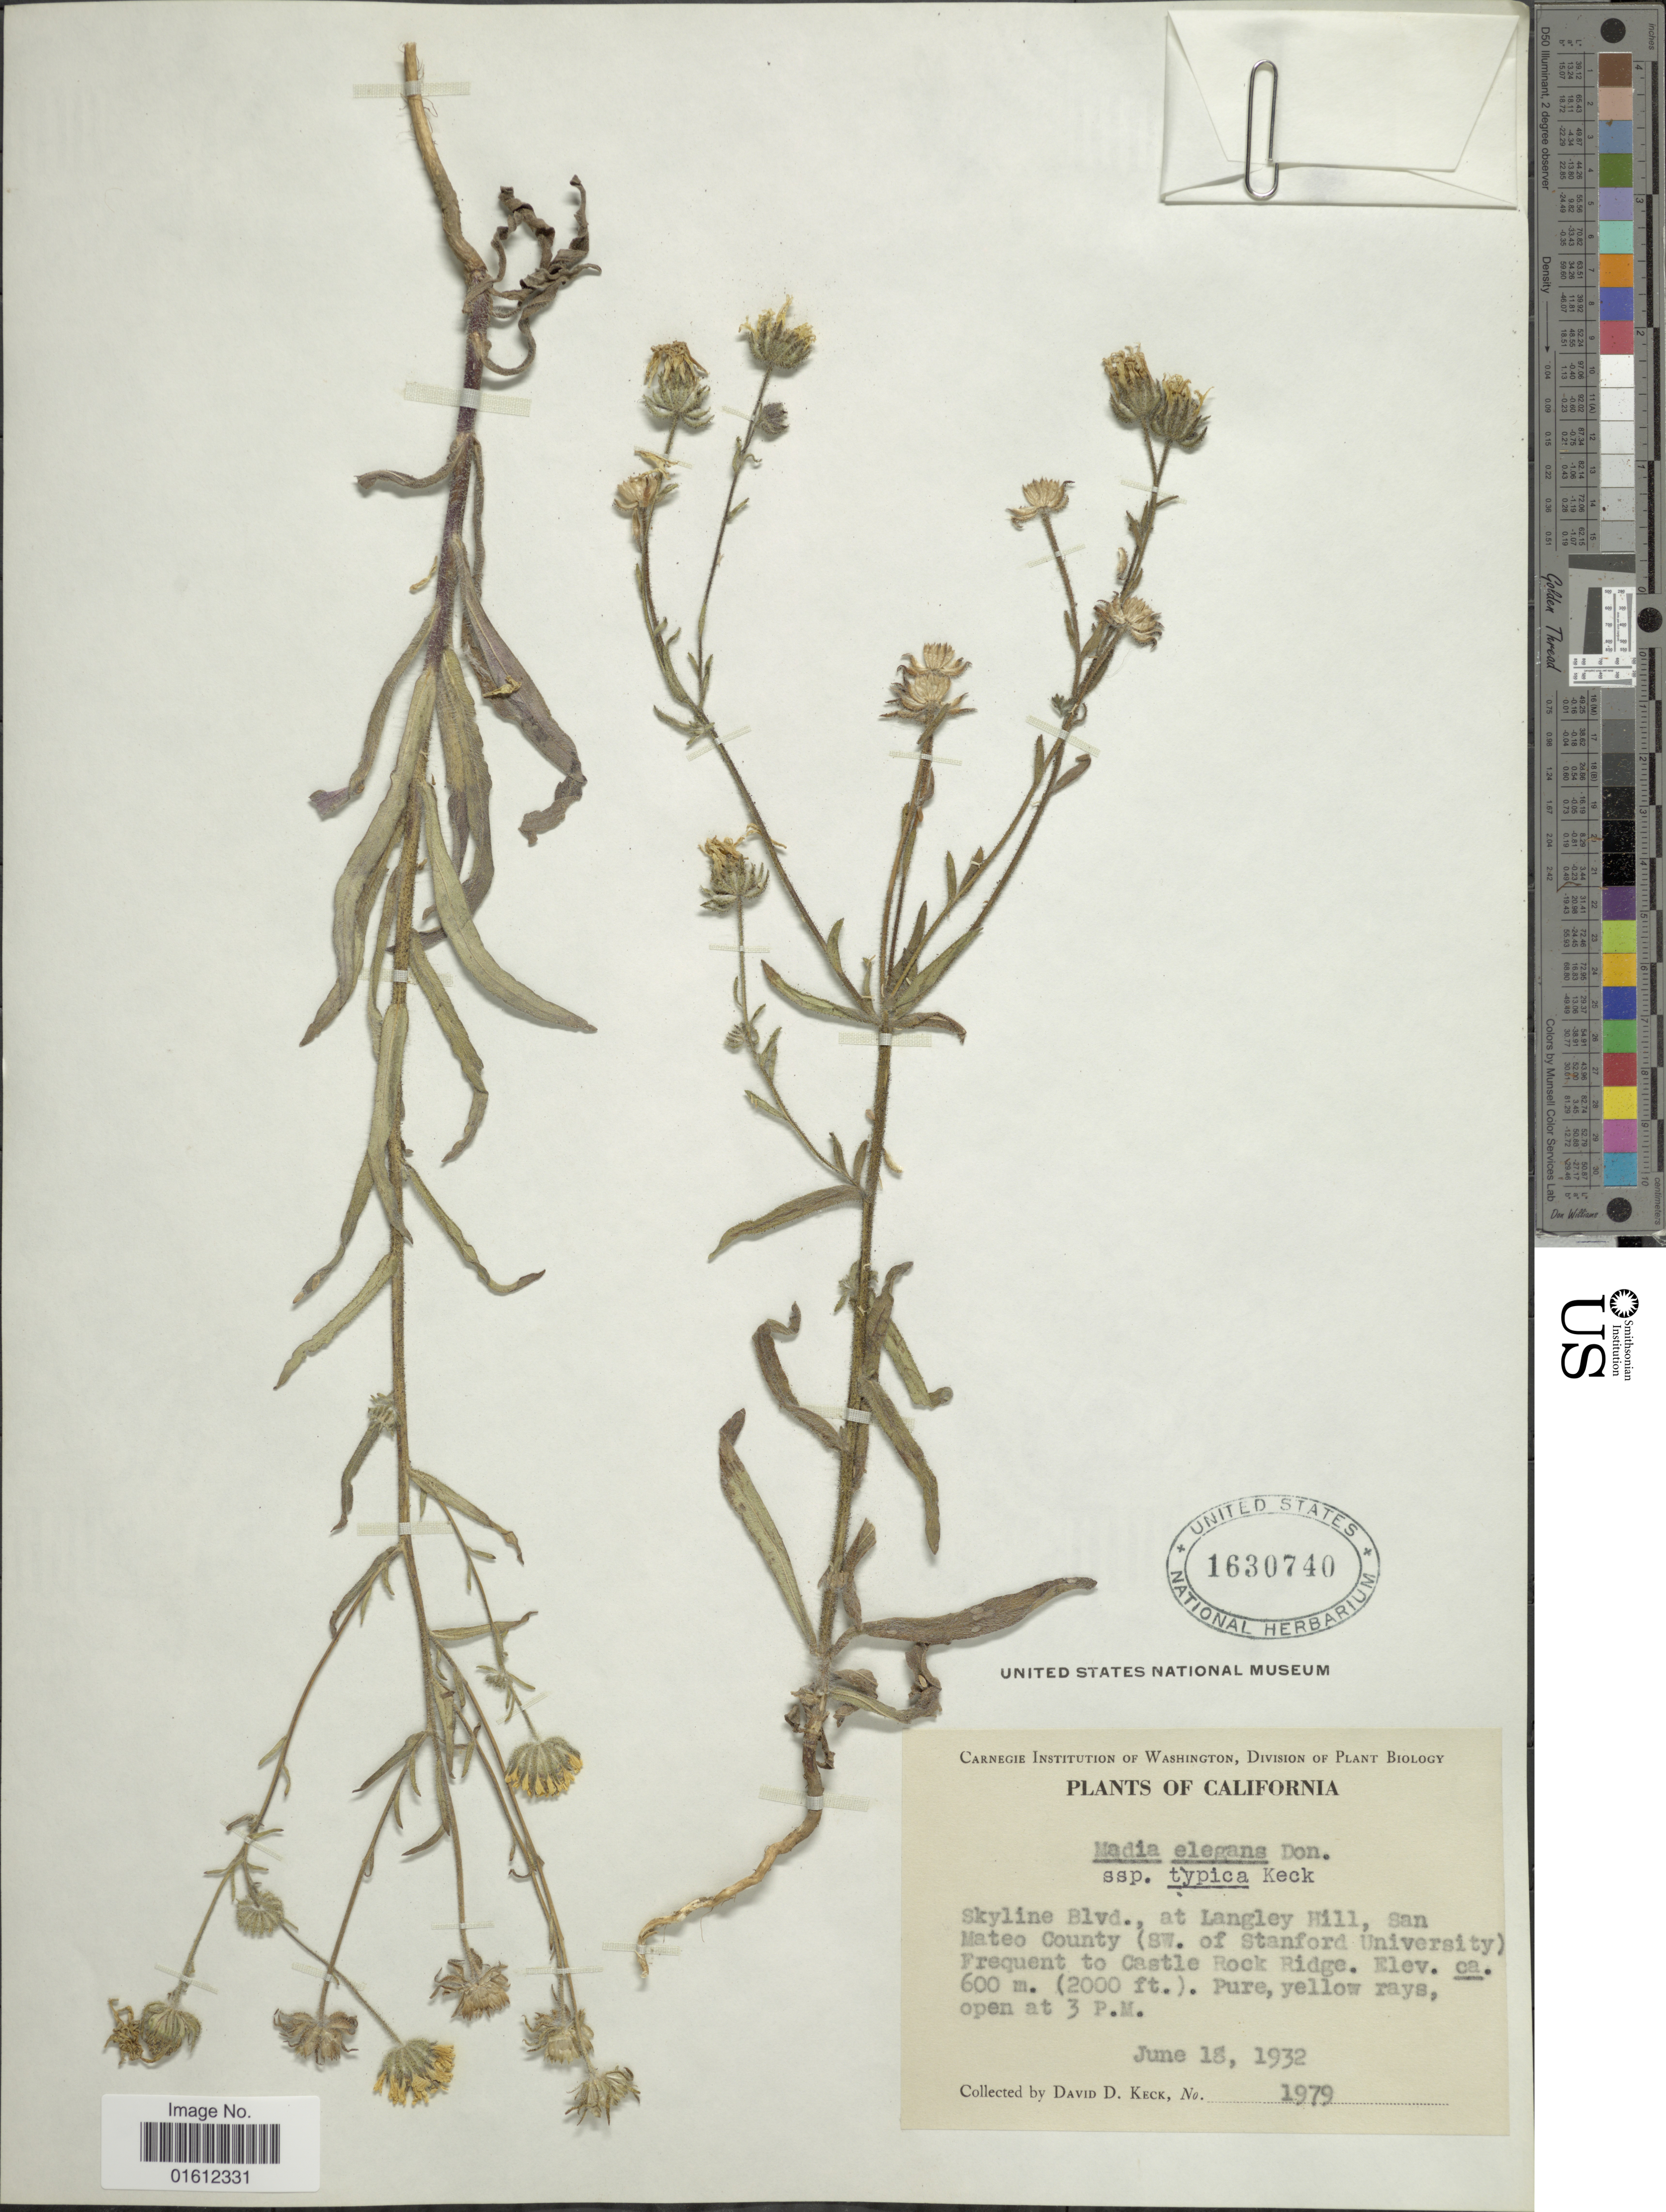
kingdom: Plantae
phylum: Tracheophyta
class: Magnoliopsida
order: Asterales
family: Asteraceae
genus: Madia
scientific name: Madia elegans subsp. elegans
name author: D. Don ex Lindl.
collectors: D. D. Keck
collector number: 1979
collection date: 1932-06-18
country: United States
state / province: California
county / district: San Mateo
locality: Skyline Blvd., at Langley Hill, San Mateo County (SW of Standford University)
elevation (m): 600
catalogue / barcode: US 1630740